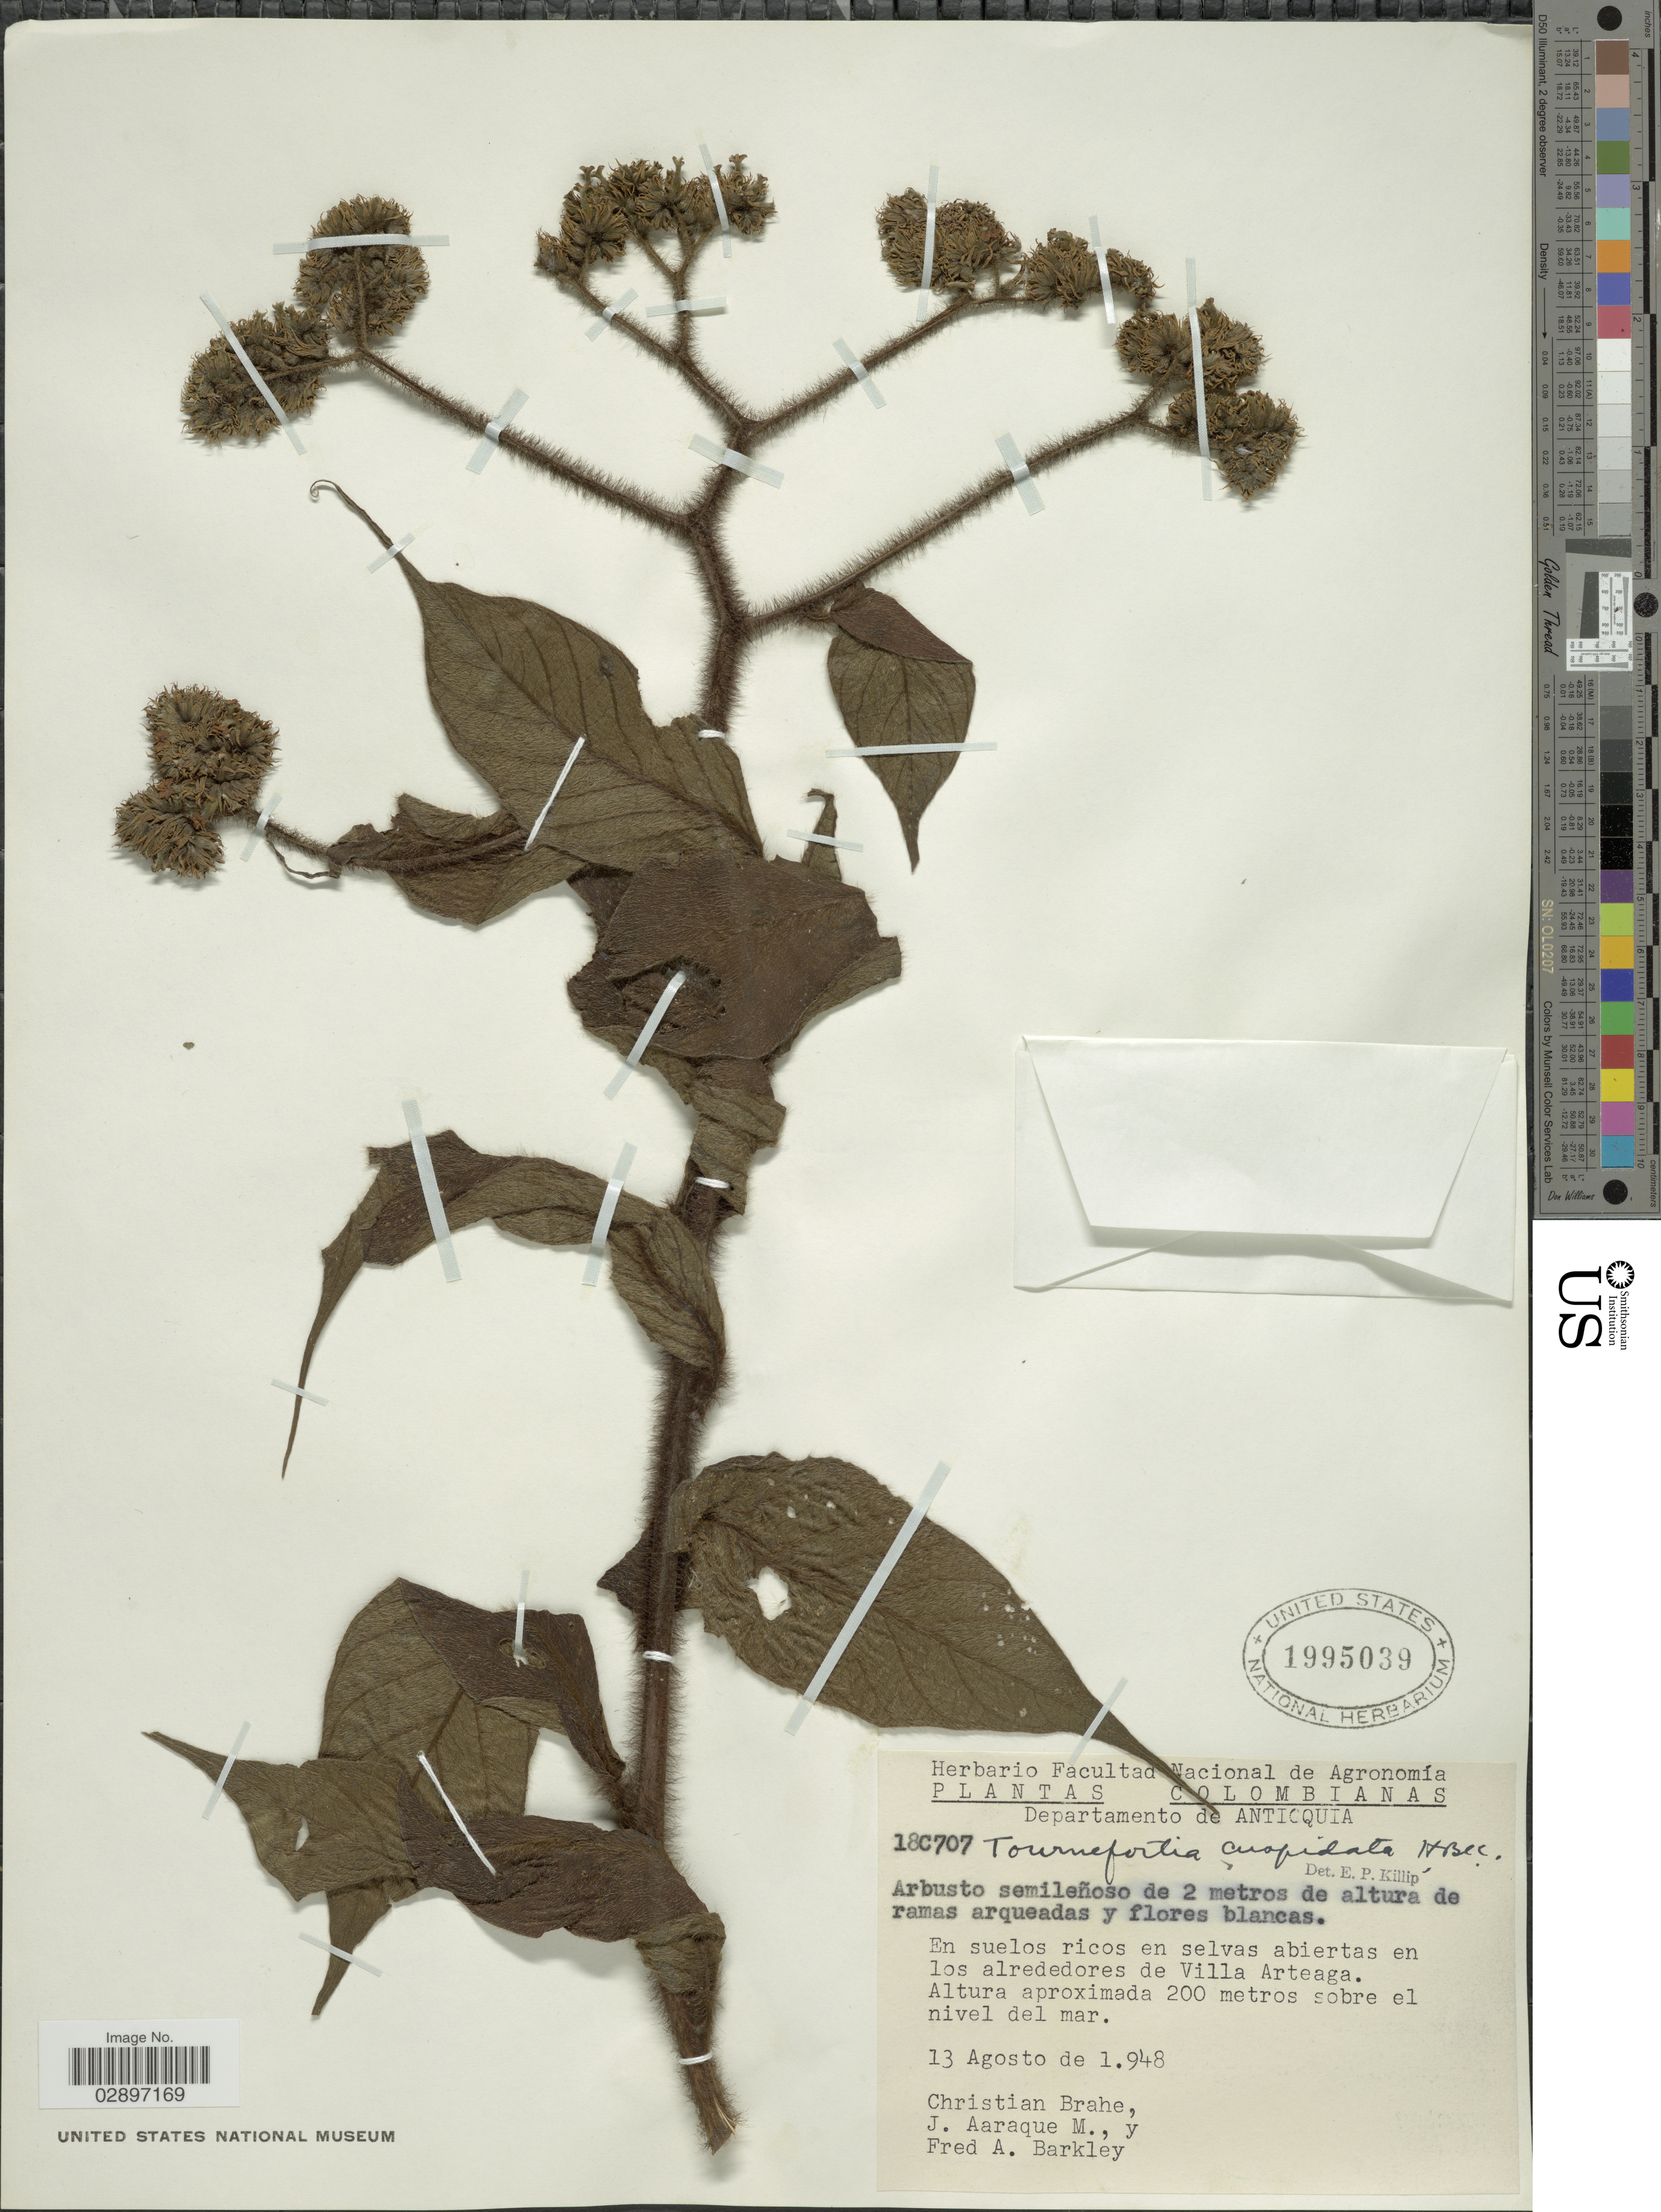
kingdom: Plantae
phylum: Tracheophyta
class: Magnoliopsida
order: Boraginales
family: Heliotropiaceae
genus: Tournefortia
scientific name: Tournefortia cuspidata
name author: Kunth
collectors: C. Brahe, J. Araque Molina & F. A. Barkley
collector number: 18C707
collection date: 1948-08-13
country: Colombia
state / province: Antioquia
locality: Departamento de Antioquia. En suelos ricos en selvas abiertas en los alrededores de Villa Arteaga.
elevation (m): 200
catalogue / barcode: US 1995039